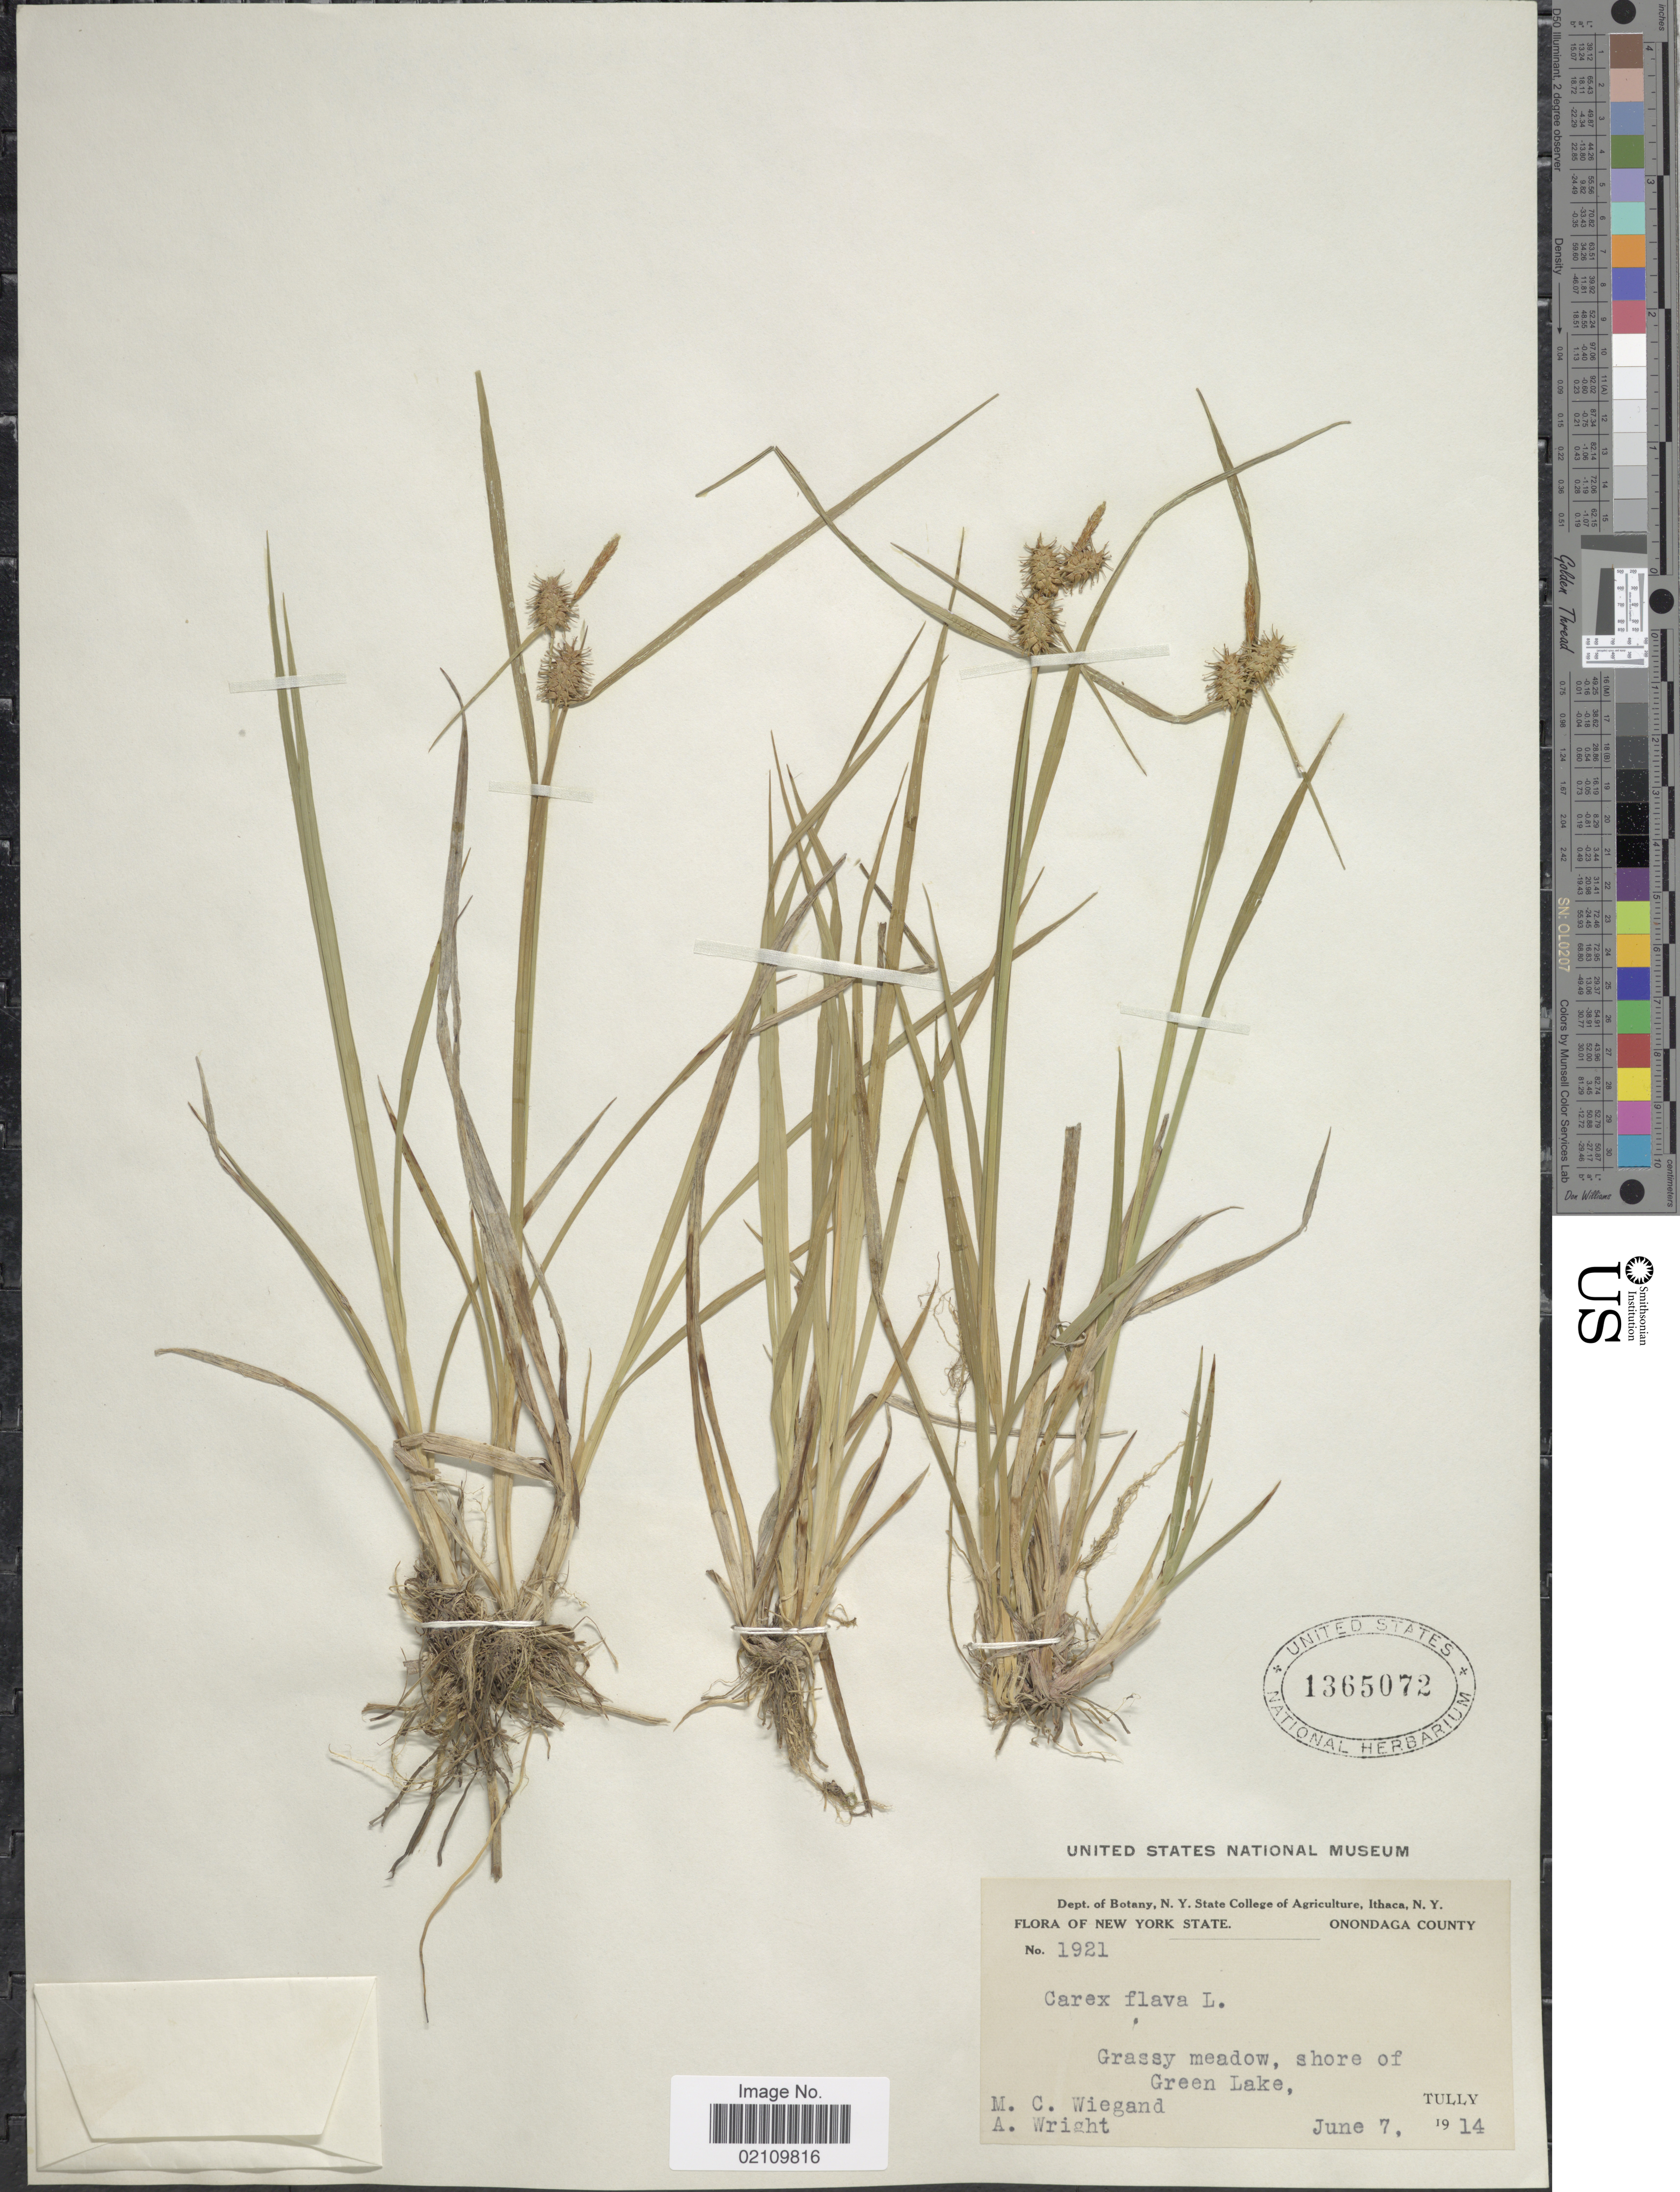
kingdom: Plantae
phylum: Tracheophyta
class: Liliopsida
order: Poales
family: Cyperaceae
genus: Carex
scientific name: Carex flava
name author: L.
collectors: M. Wiegand & A. Wright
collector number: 1921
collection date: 1914-06-07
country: United States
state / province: New York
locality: Onondaga County. Grassy meadow, shore of Green Lake, Tully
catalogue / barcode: US 1365072